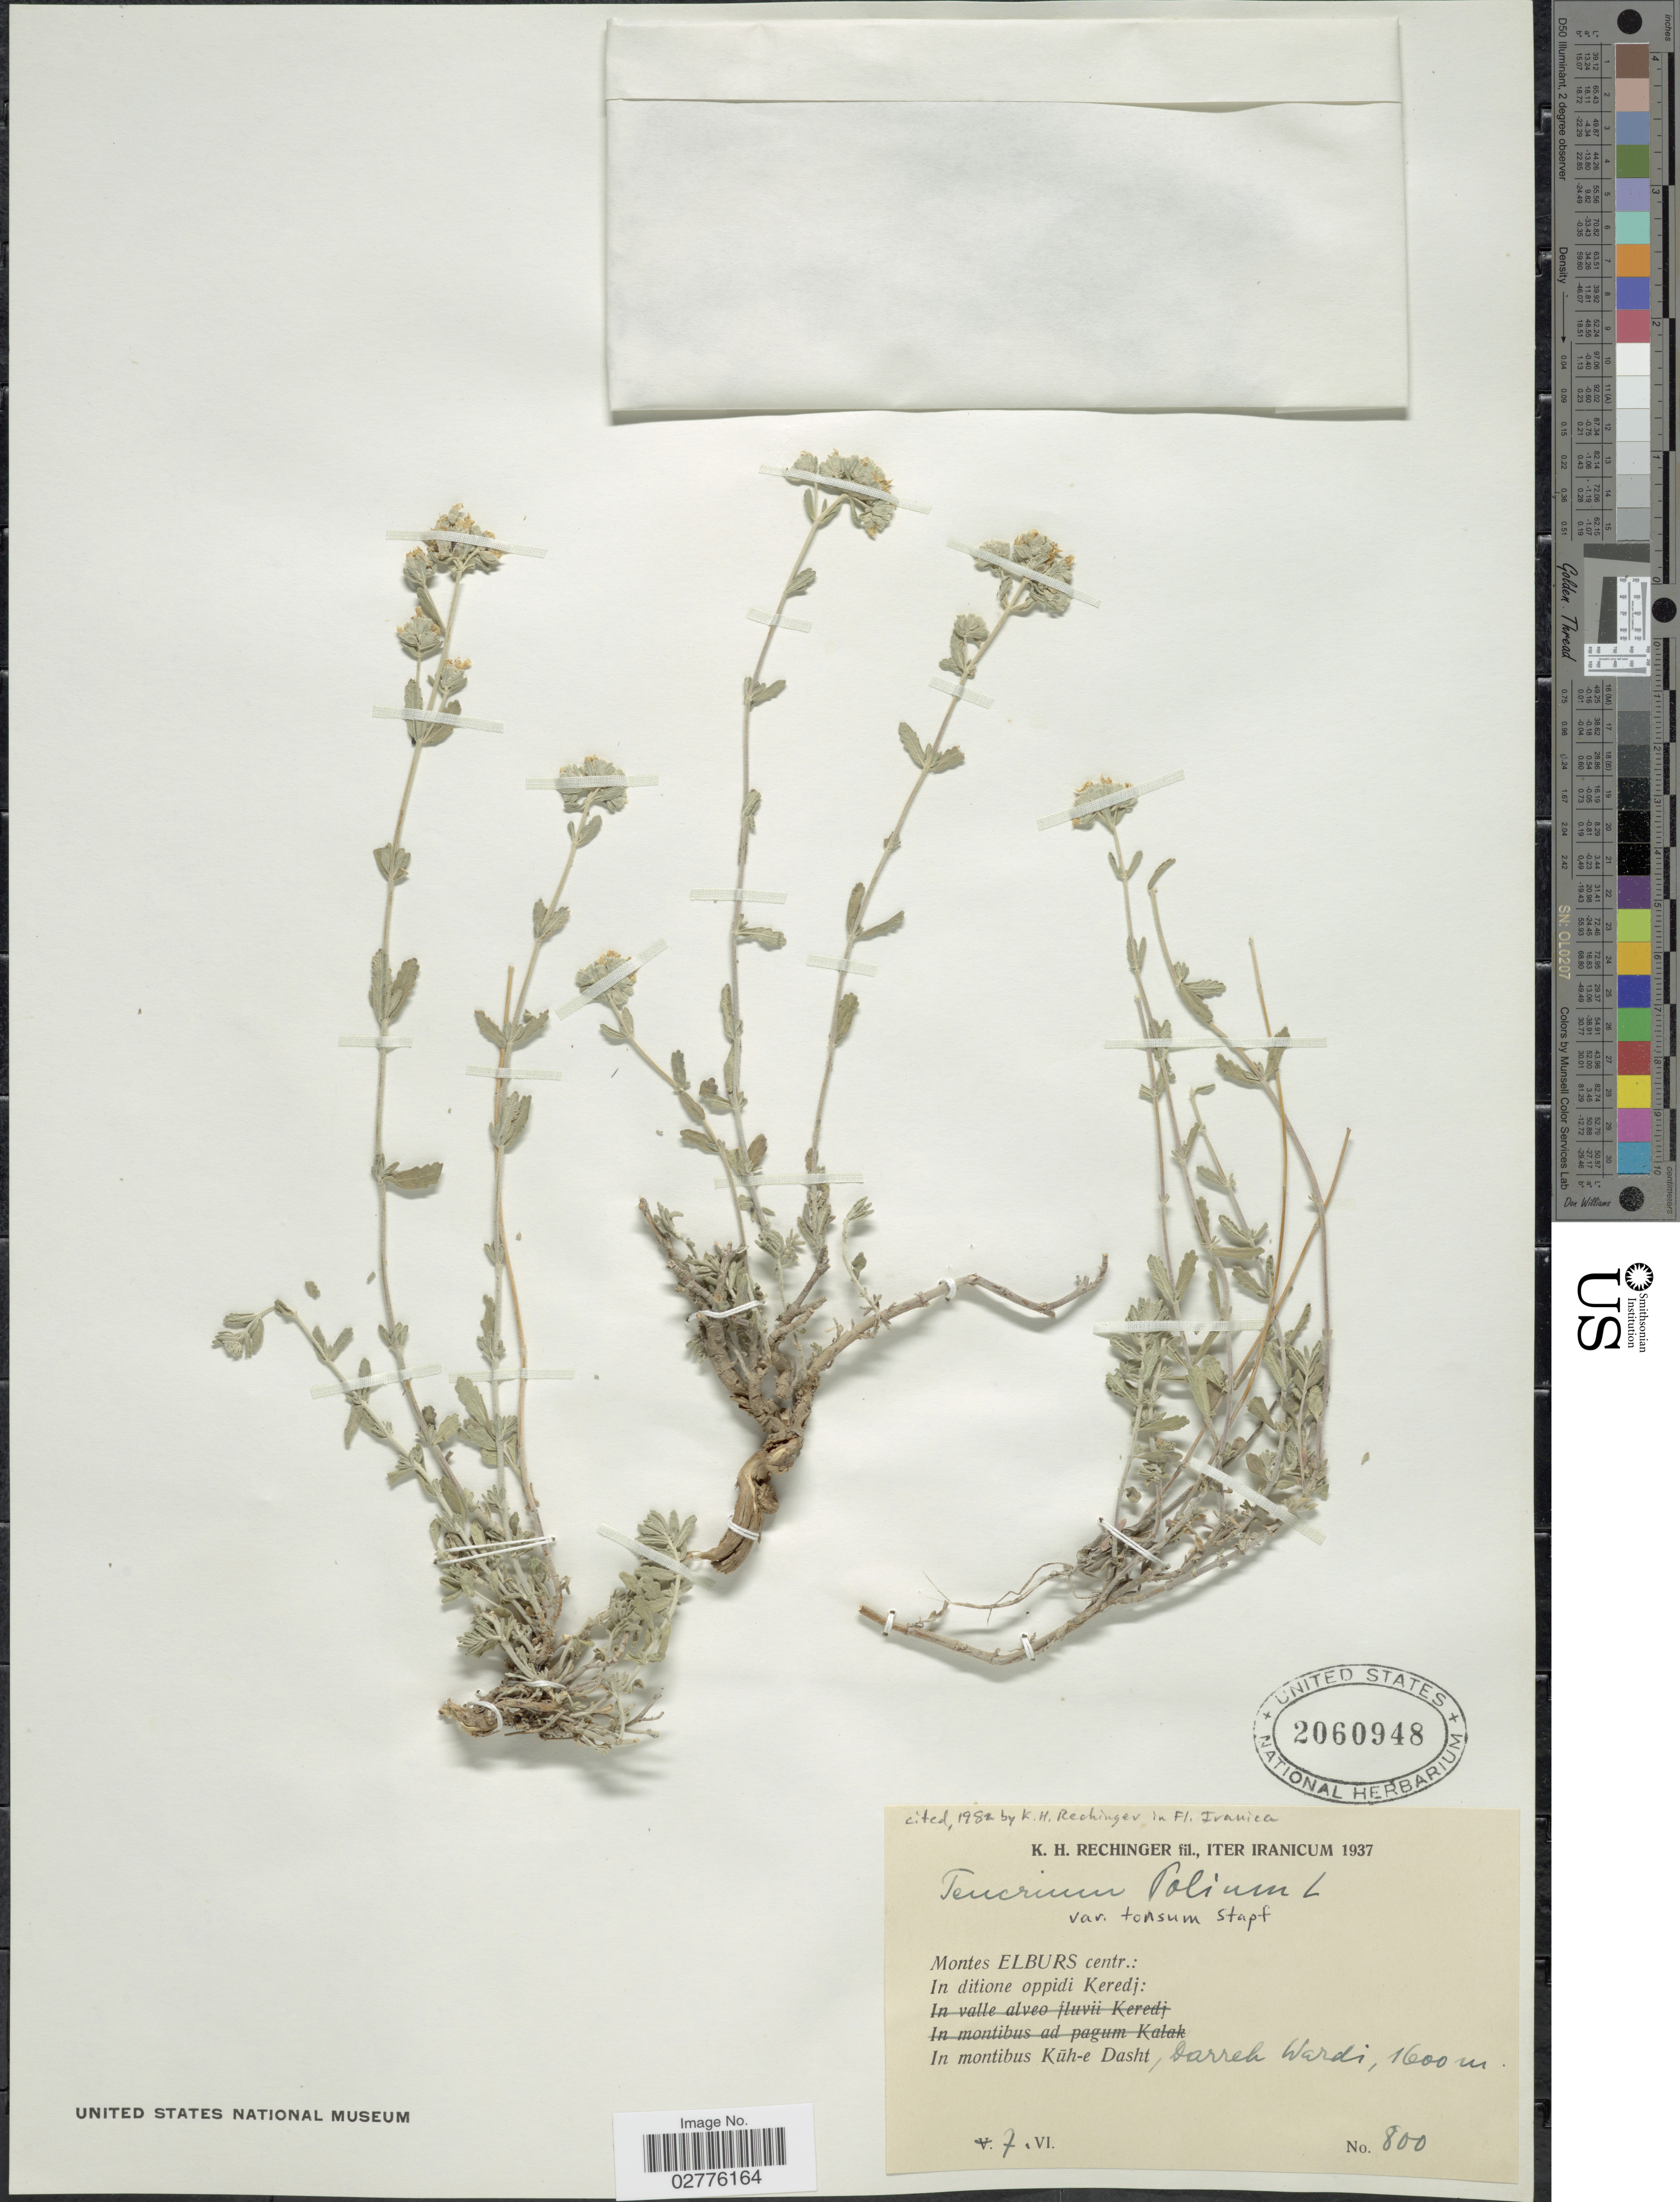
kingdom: Plantae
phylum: Tracheophyta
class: Magnoliopsida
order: Lamiales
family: Lamiaceae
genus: Teucrium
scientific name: Teucrium polium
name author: L.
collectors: K. H. Rechinger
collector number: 800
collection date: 1937-06-07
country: Iran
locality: Montes Elburs centr.: In ditione oppidi Keredj: In montibus Kuhe-e Dasht, Darreh Wardi.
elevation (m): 1600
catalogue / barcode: US 2060948